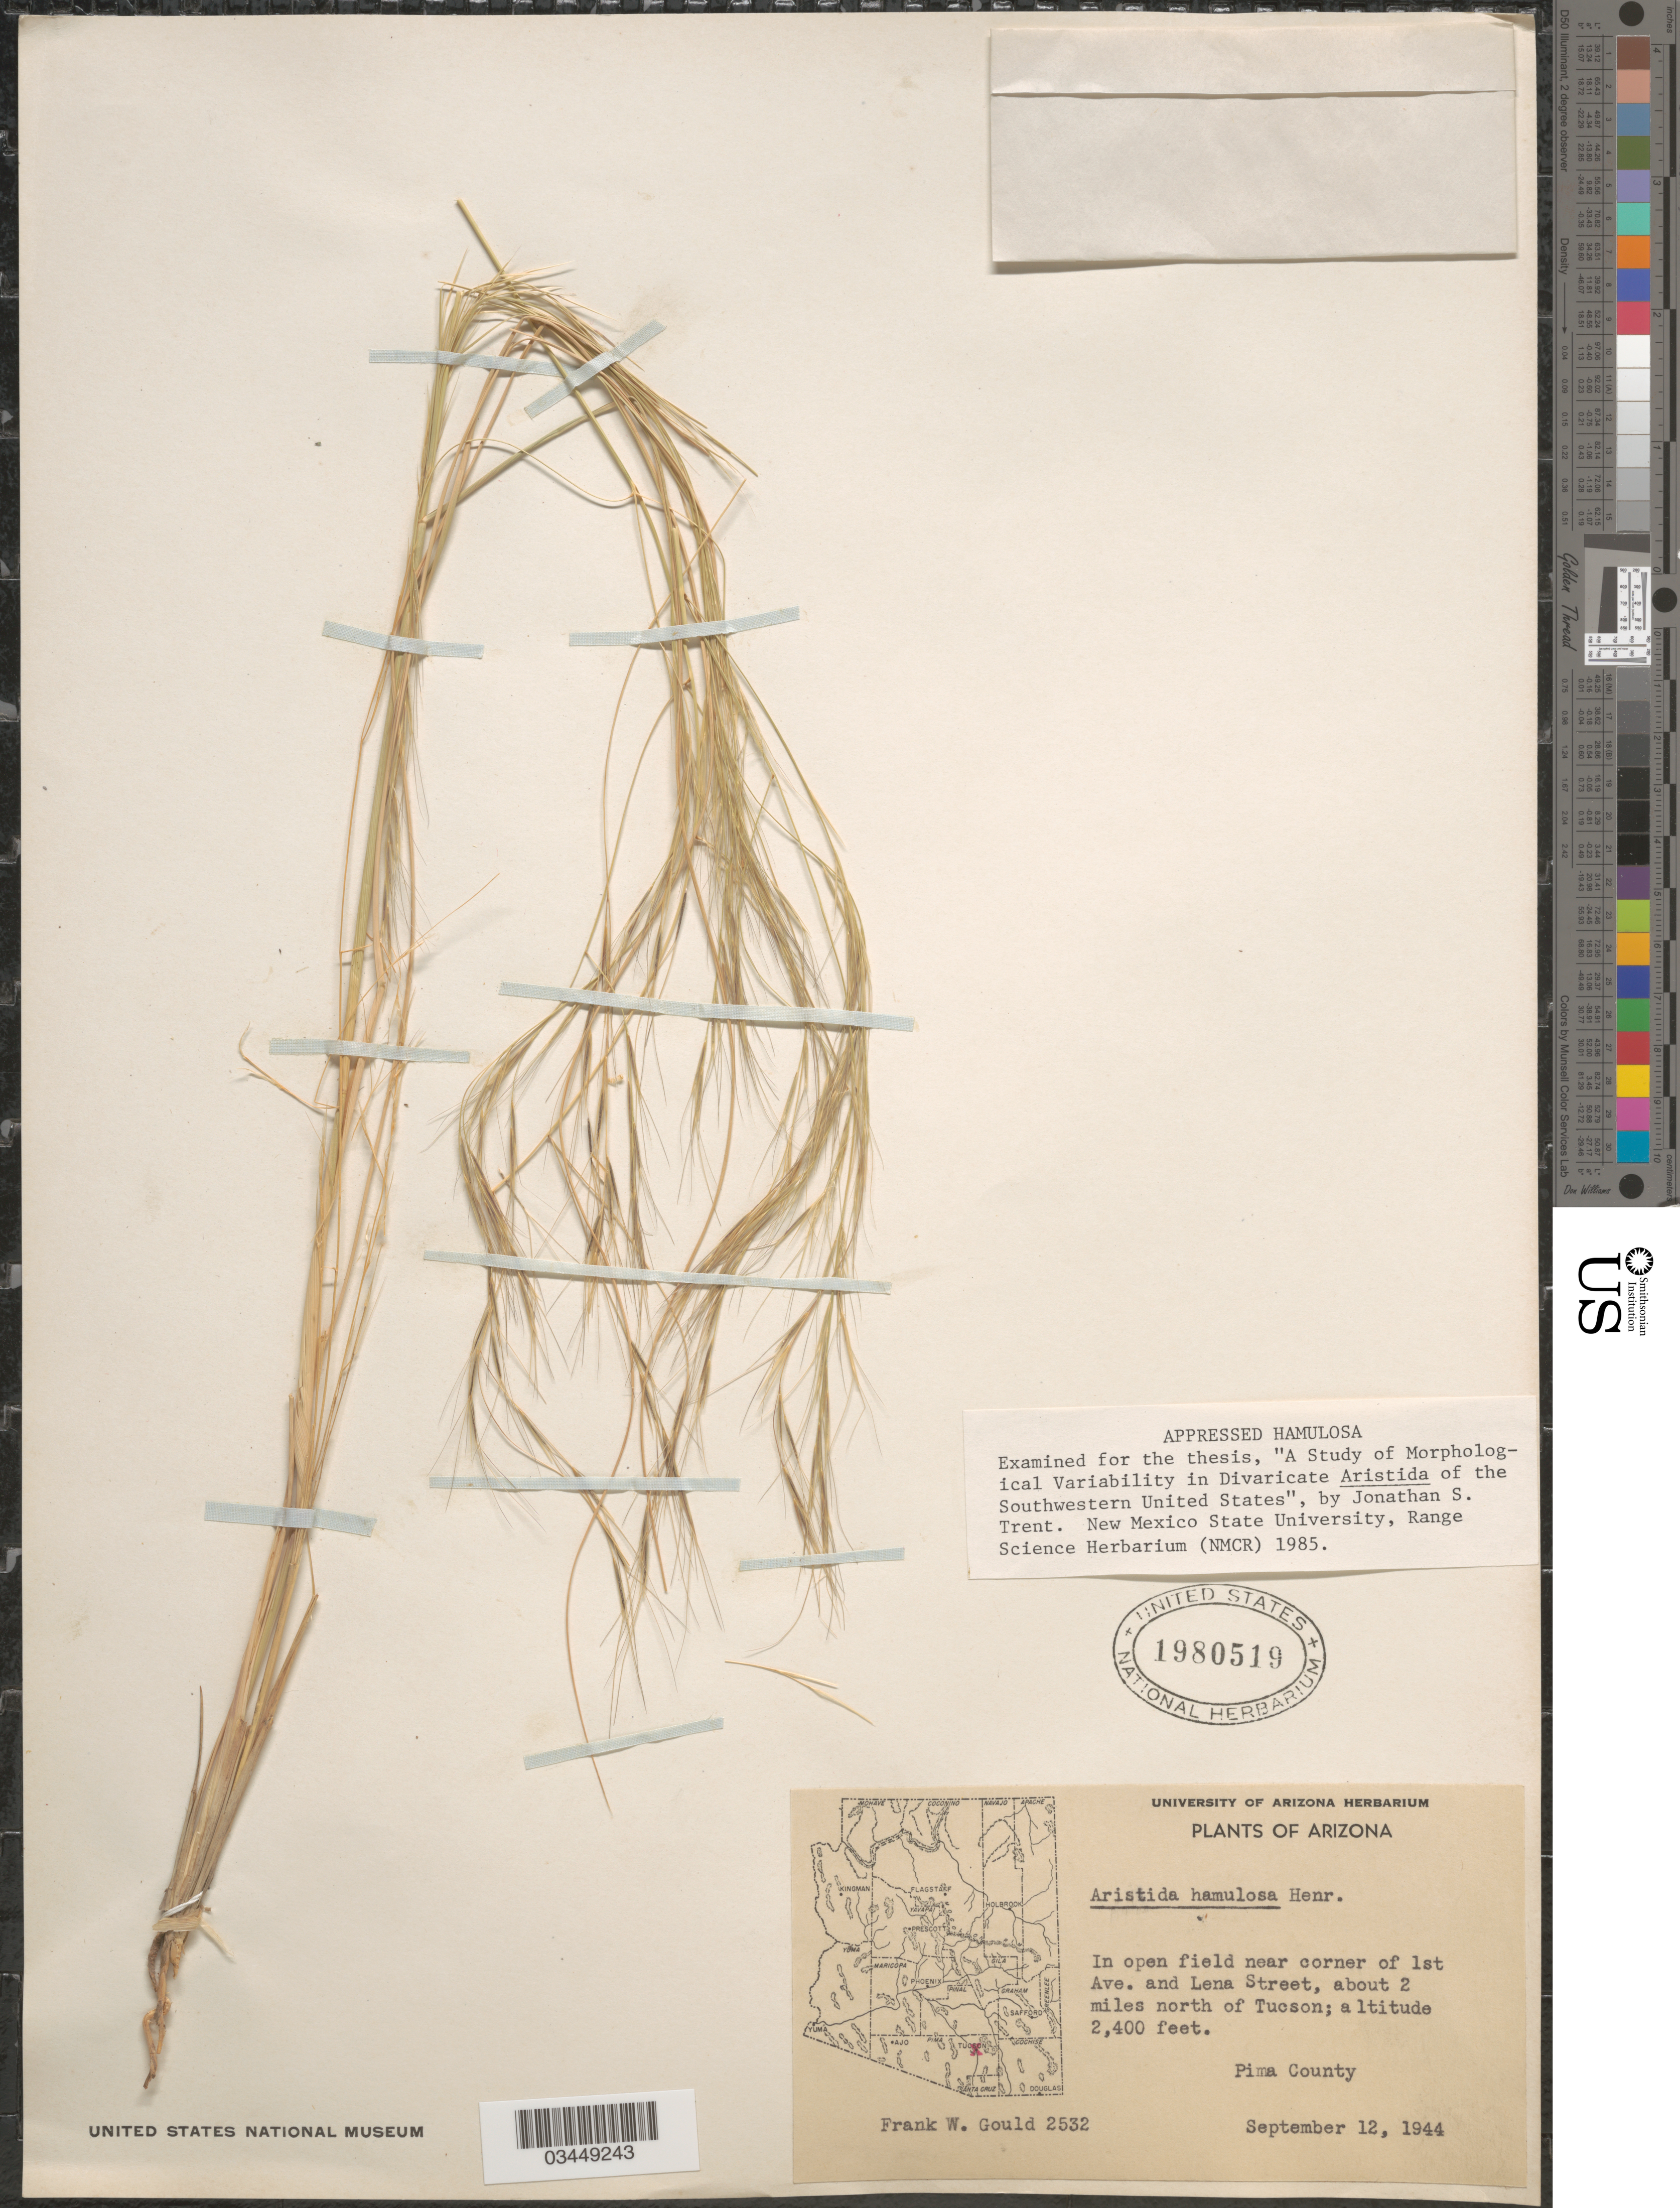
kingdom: Plantae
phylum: Tracheophyta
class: Liliopsida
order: Poales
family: Poaceae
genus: Aristida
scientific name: Aristida hamulosa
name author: Henr.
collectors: F. W. Gould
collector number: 2532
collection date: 1944-09-12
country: United States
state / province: Arizona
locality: In open field near corner of 1st Ave. and Lena Street, about 2 miles north of Tucson. Pima County.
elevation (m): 732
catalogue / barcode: US 1980519